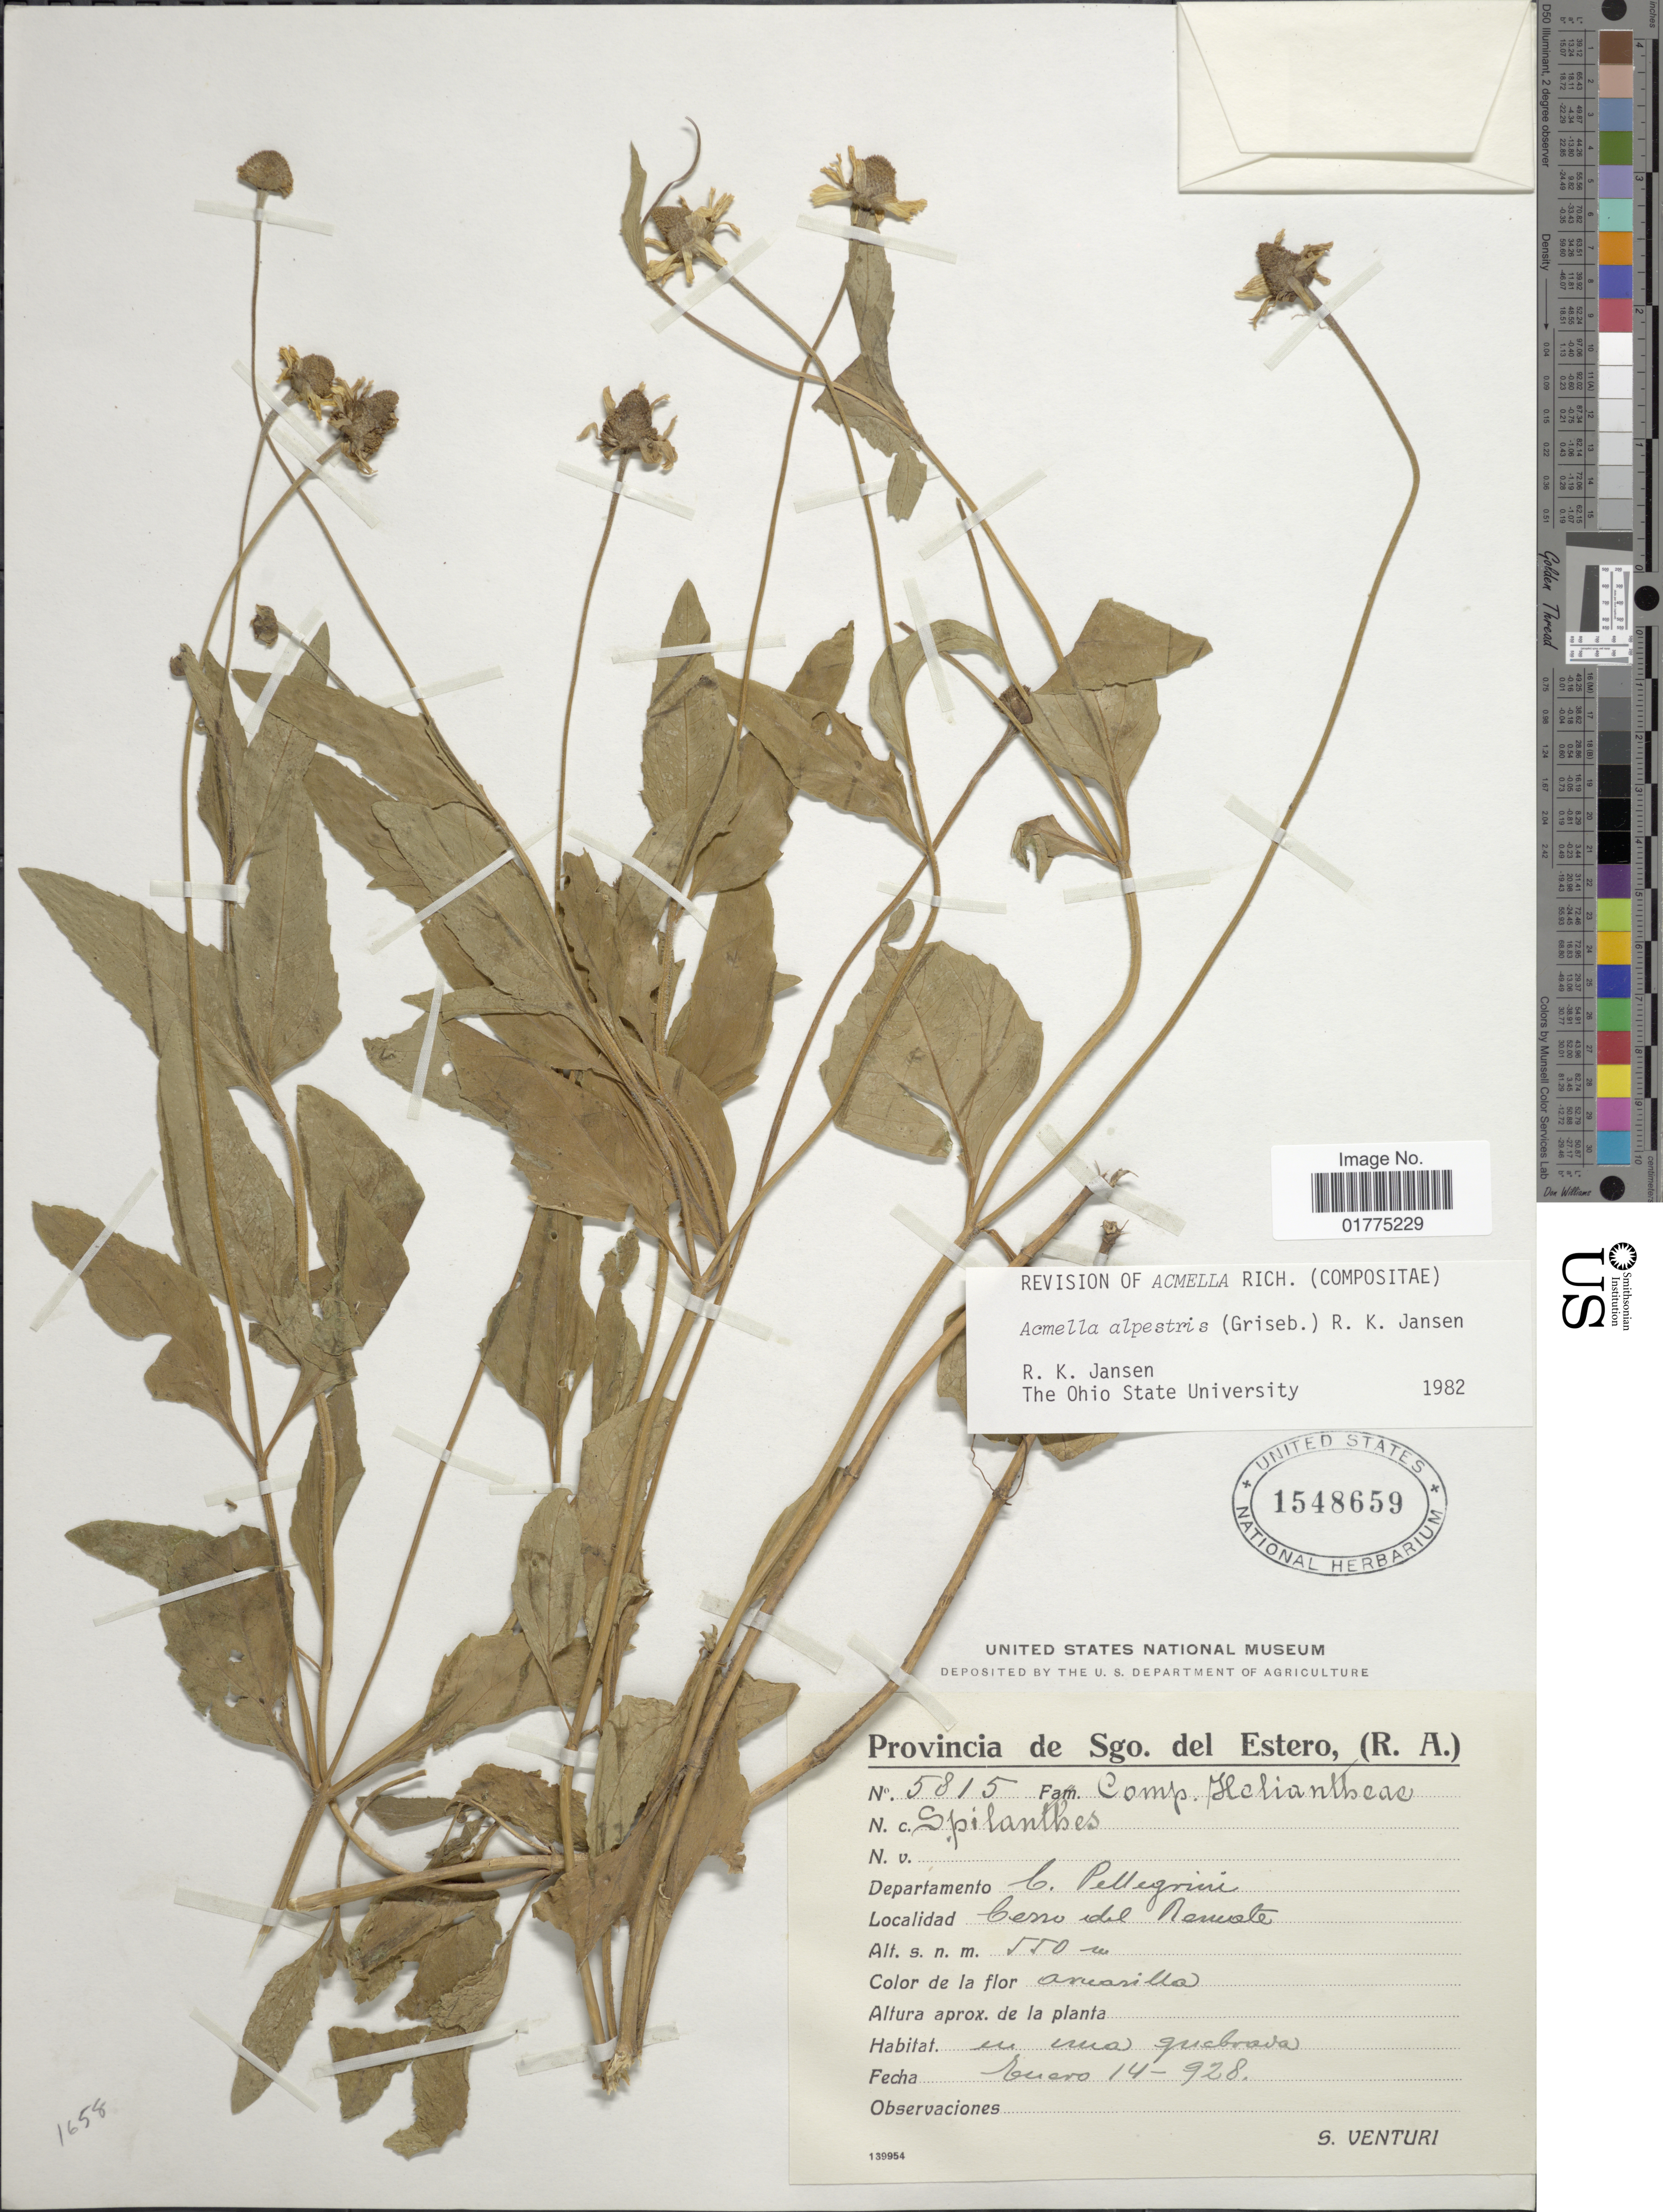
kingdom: Plantae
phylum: Tracheophyta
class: Magnoliopsida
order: Asterales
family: Asteraceae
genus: Acmella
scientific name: Acmella alpestris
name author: (Griseb.) R.K. Jansen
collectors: S. Venturi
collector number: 5815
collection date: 1928-01-14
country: Argentina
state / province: Santiago del Estero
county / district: Pellegrini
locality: Cerro del Remate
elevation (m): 550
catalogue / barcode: US 1548659